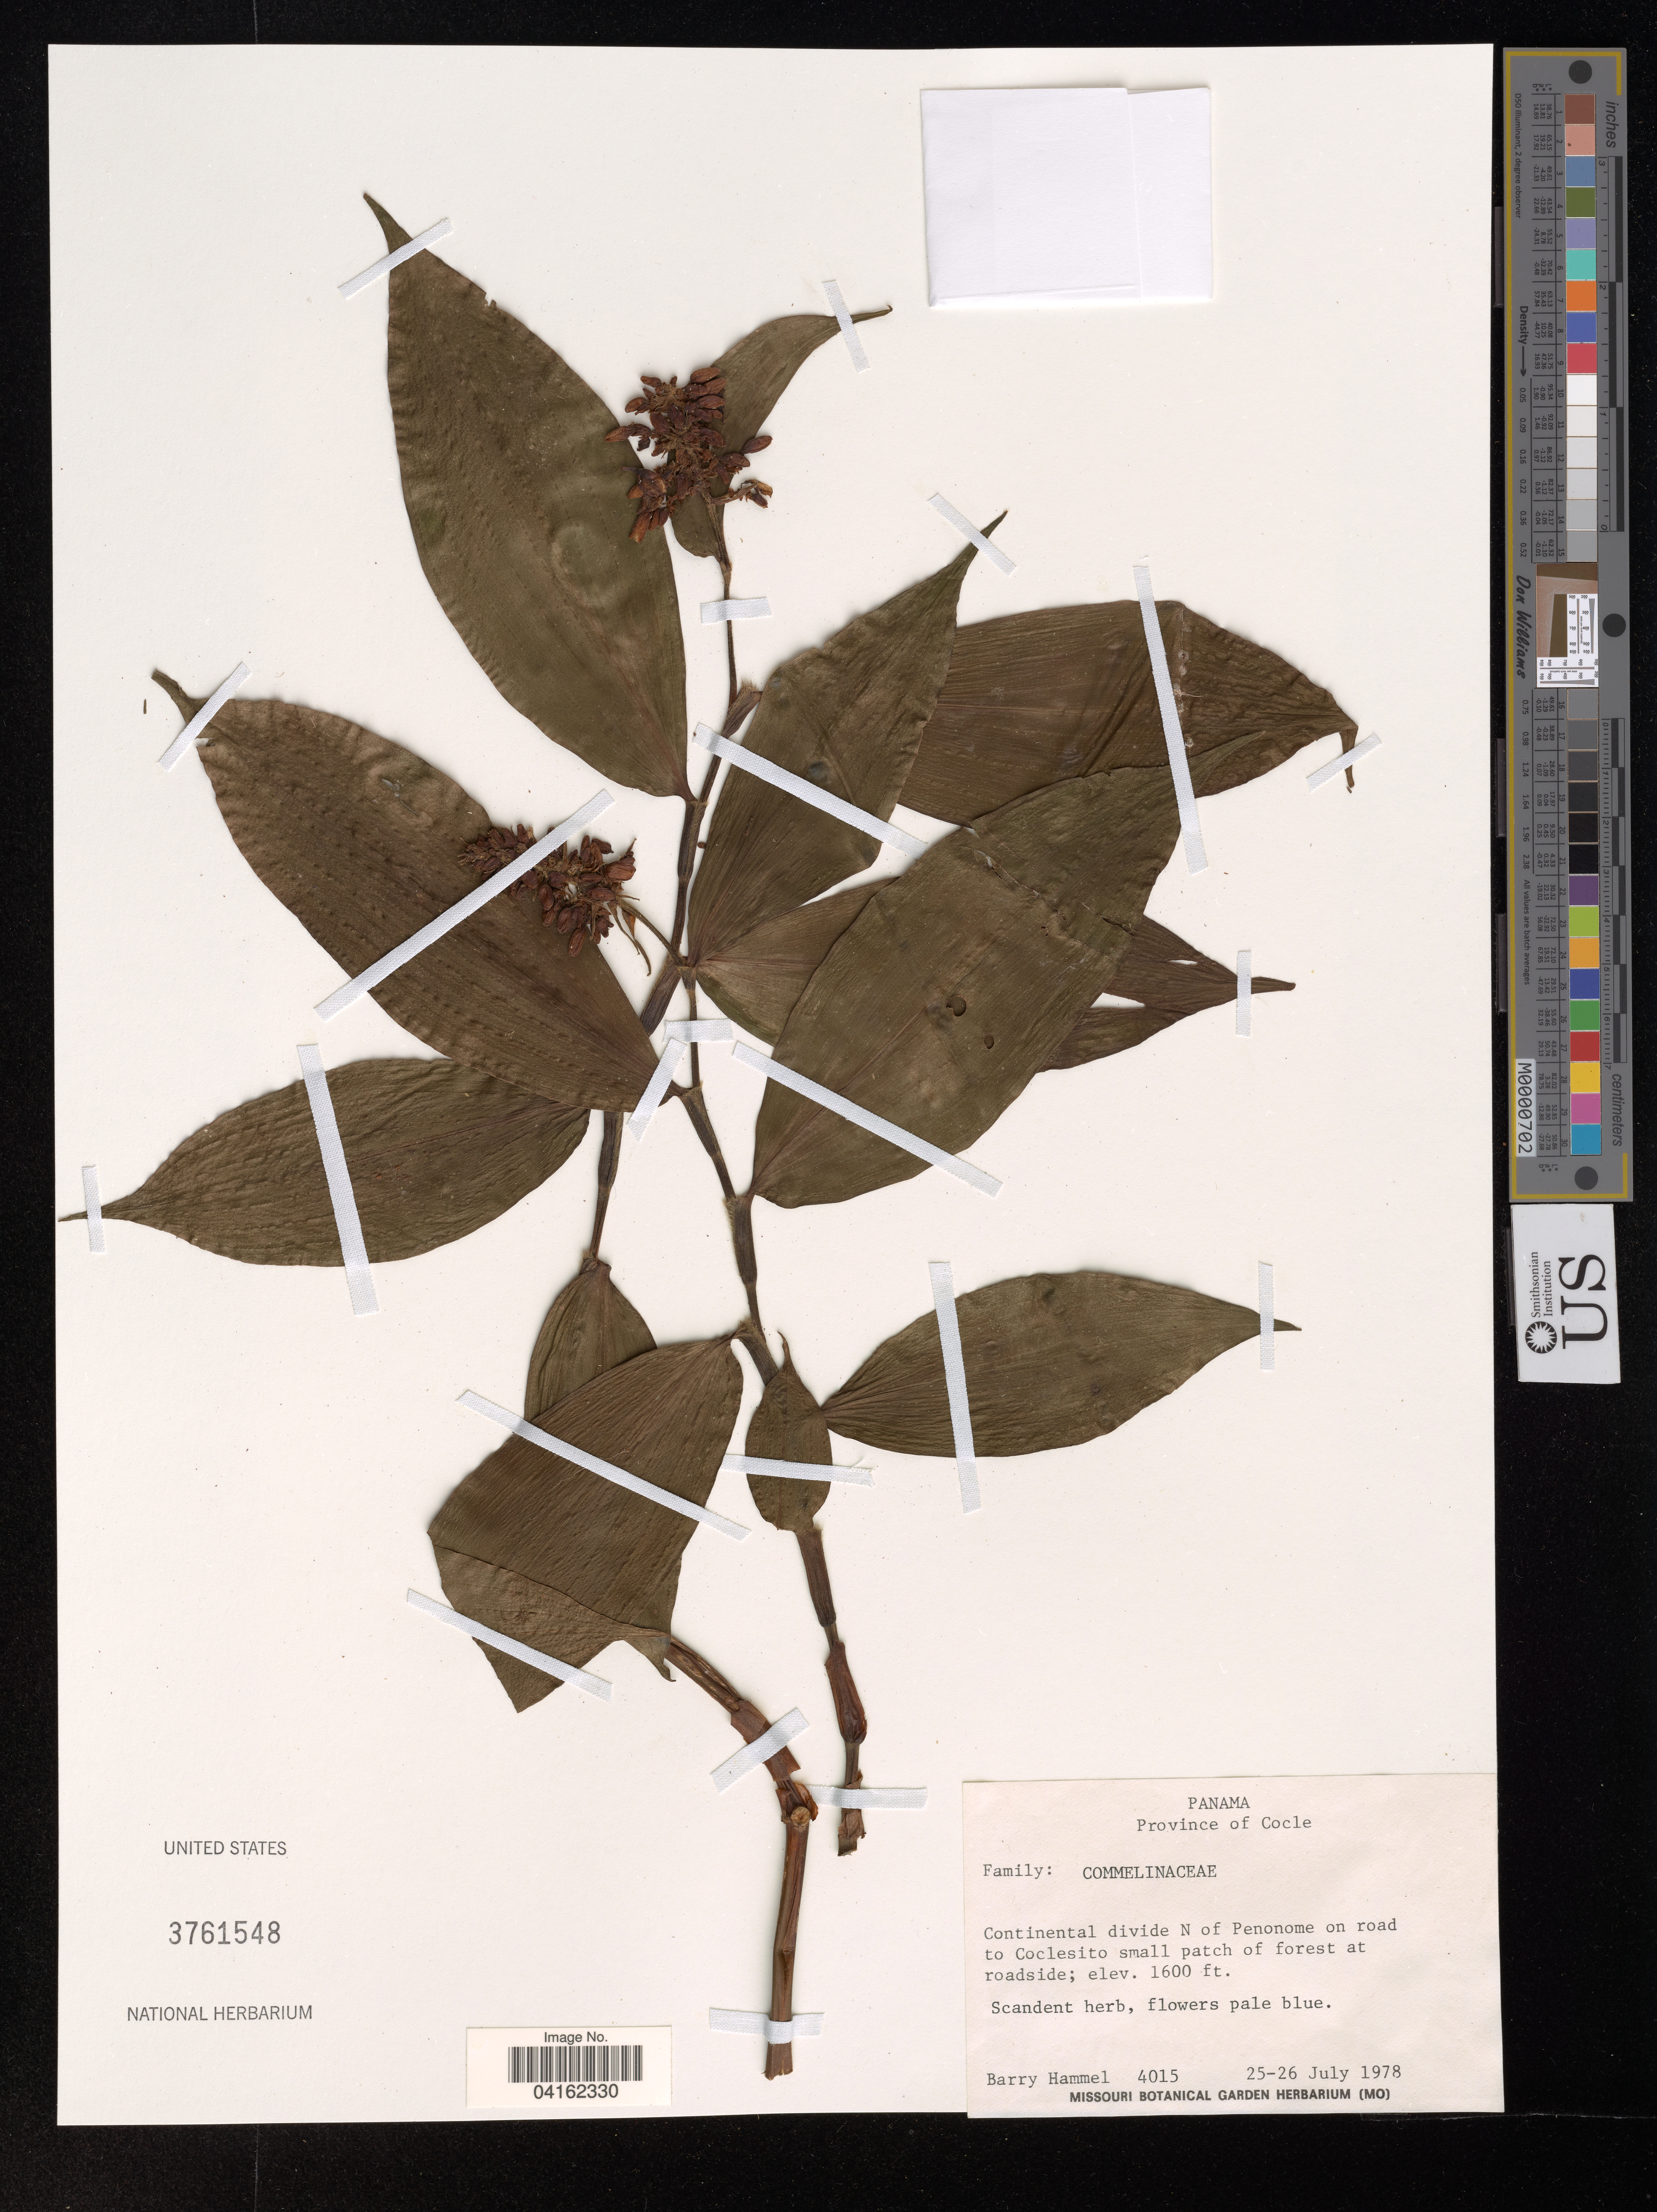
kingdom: Plantae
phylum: Tracheophyta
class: Liliopsida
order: Commelinales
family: Commelinaceae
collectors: B. Hammel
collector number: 4015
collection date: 1978-07-25/1978-07-26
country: Panama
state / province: Cocle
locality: Continental divide N of Penonome on road to Coclesito small patch of forest at roadside.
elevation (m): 488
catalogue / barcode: US 3761548